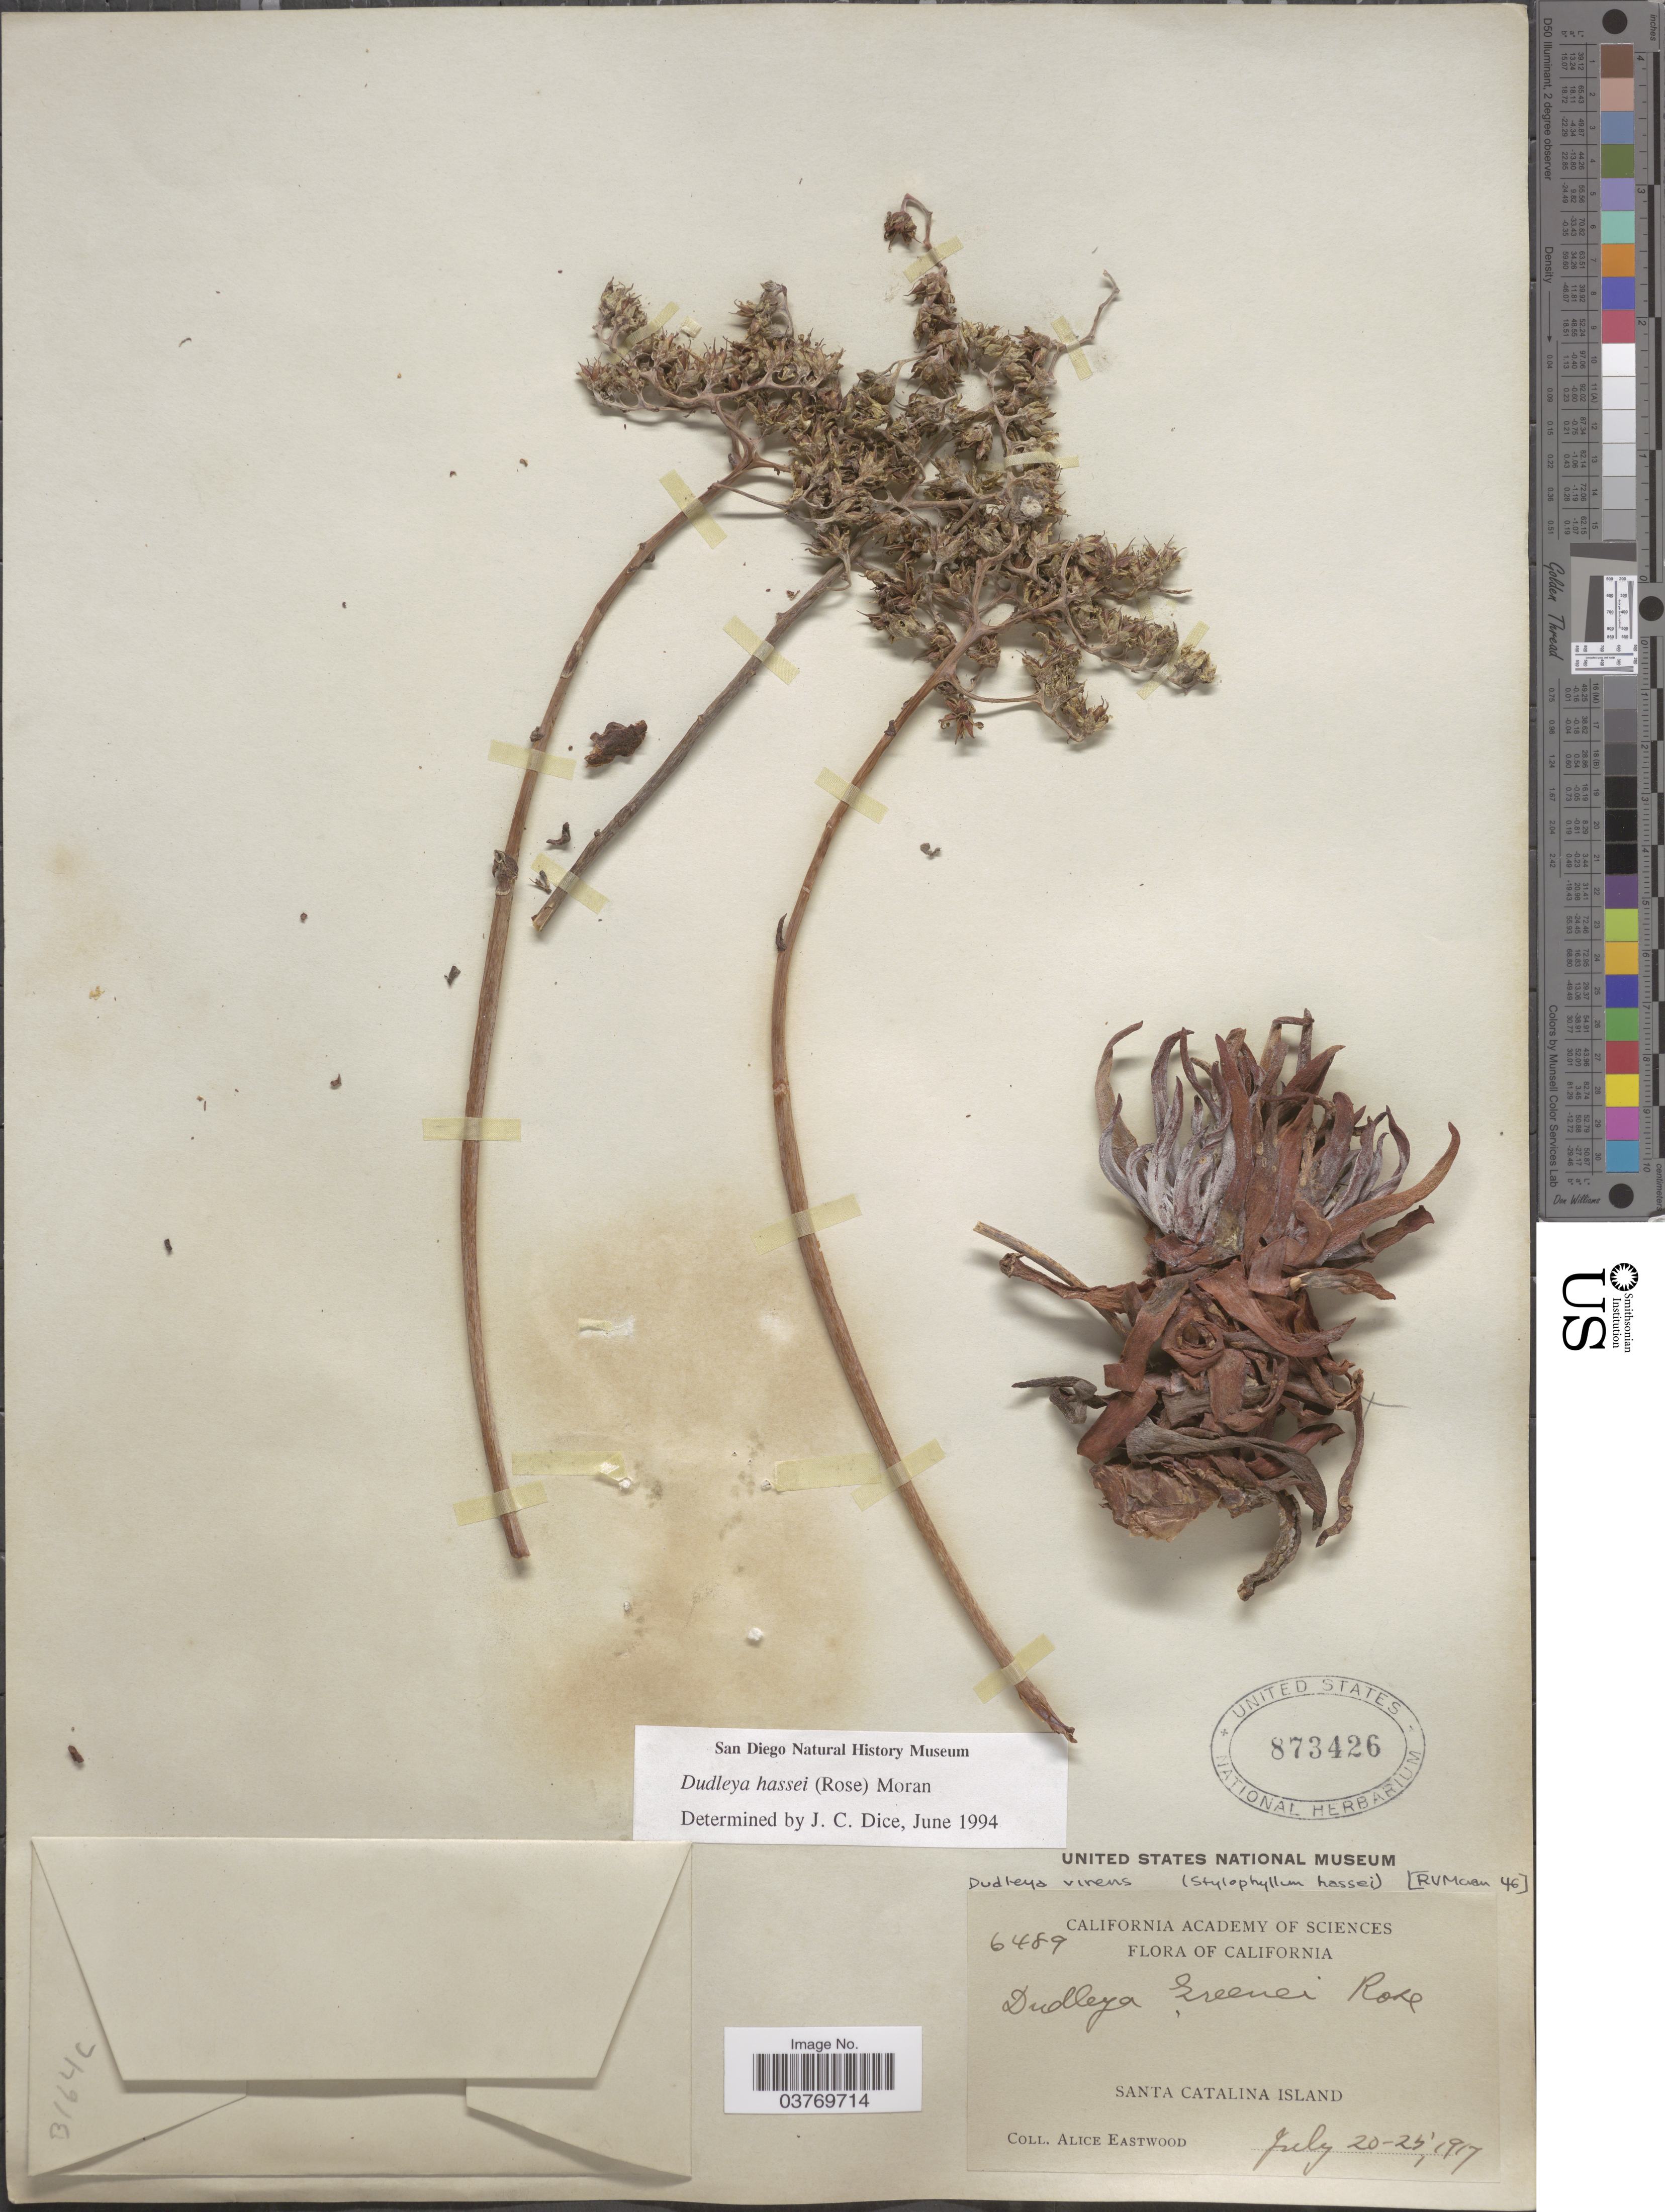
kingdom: Plantae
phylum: Tracheophyta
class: Magnoliopsida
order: Saxifragales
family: Crassulaceae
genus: Dudleya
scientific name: Dudleya hassei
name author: (Rose) Moran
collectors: A. Eastwood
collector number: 6489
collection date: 1917-07-20/1917-07-25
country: United States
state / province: California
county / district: Los Angeles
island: Santa Catalina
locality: Santa Catalina Island.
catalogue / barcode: US 873426